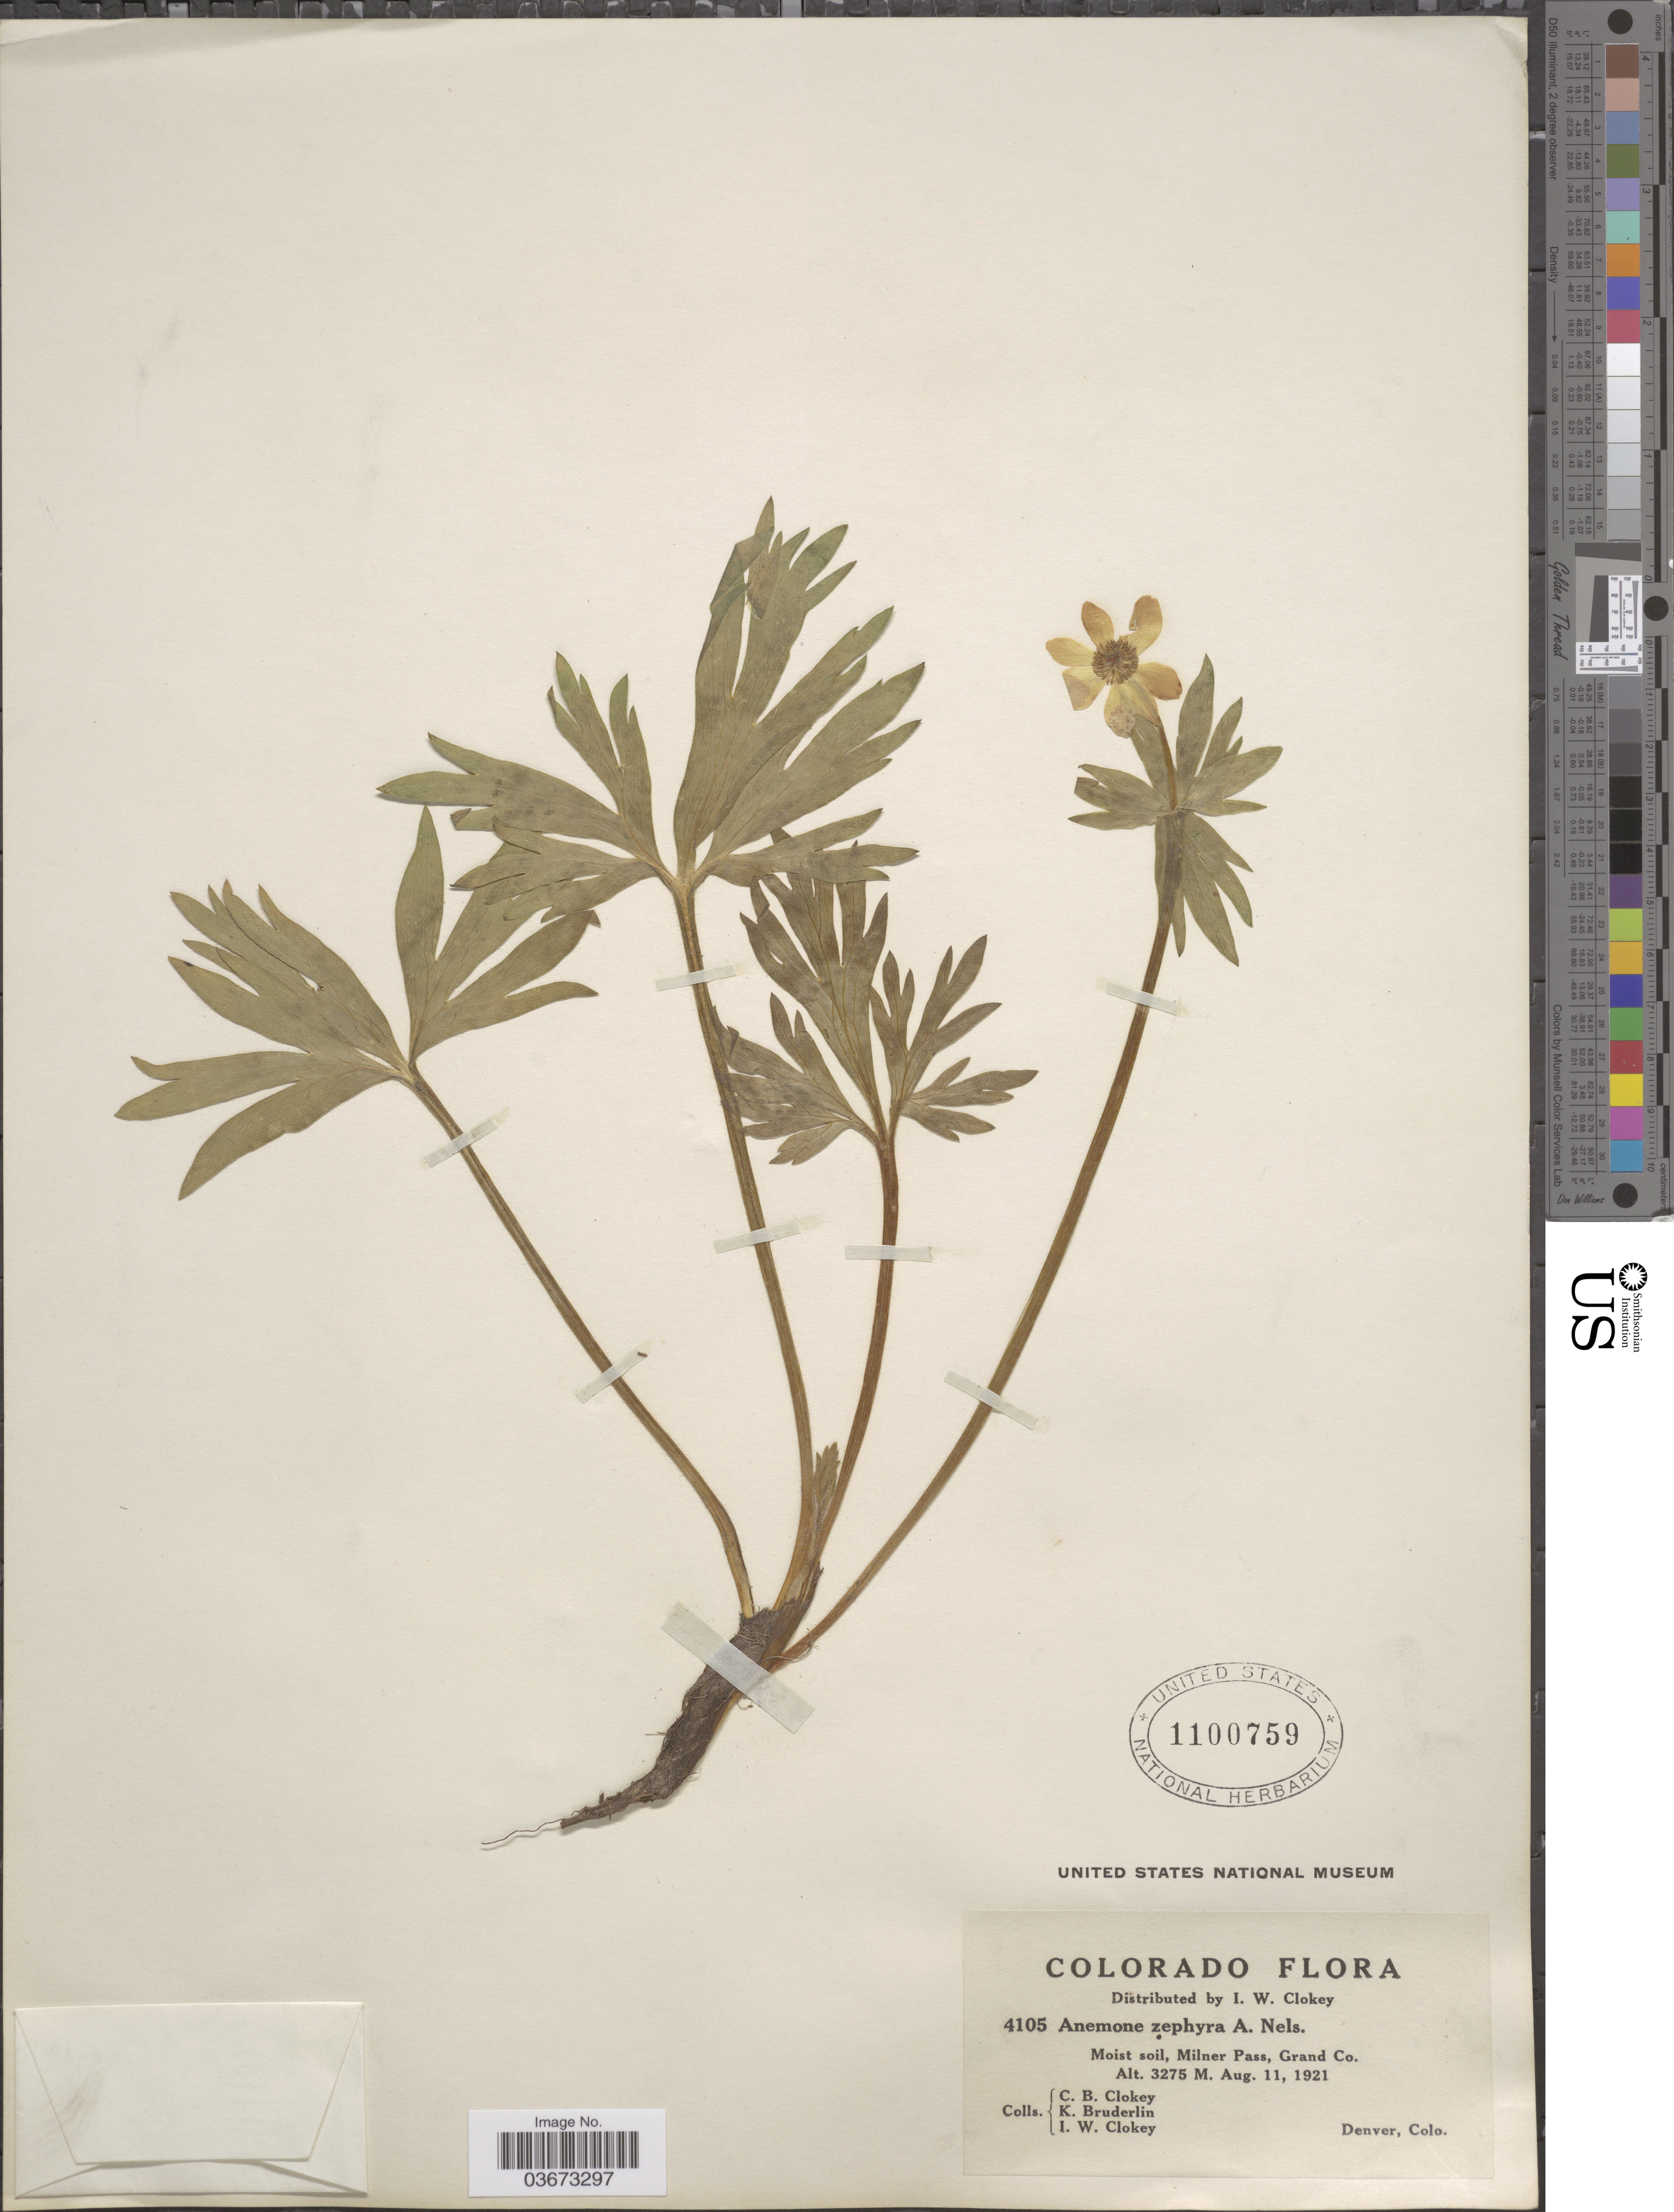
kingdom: Plantae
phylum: Tracheophyta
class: Magnoliopsida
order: Ranunculales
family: Ranunculaceae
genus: Anemone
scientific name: Anemone zephyra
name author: A. Nelson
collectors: C. Clokey, K. Bruderlin & I. W. Clokey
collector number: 4105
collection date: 1921-08-11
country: United States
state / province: Colorado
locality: Milner Pass, Grand Co. Denver.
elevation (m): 3275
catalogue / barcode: US 1100759